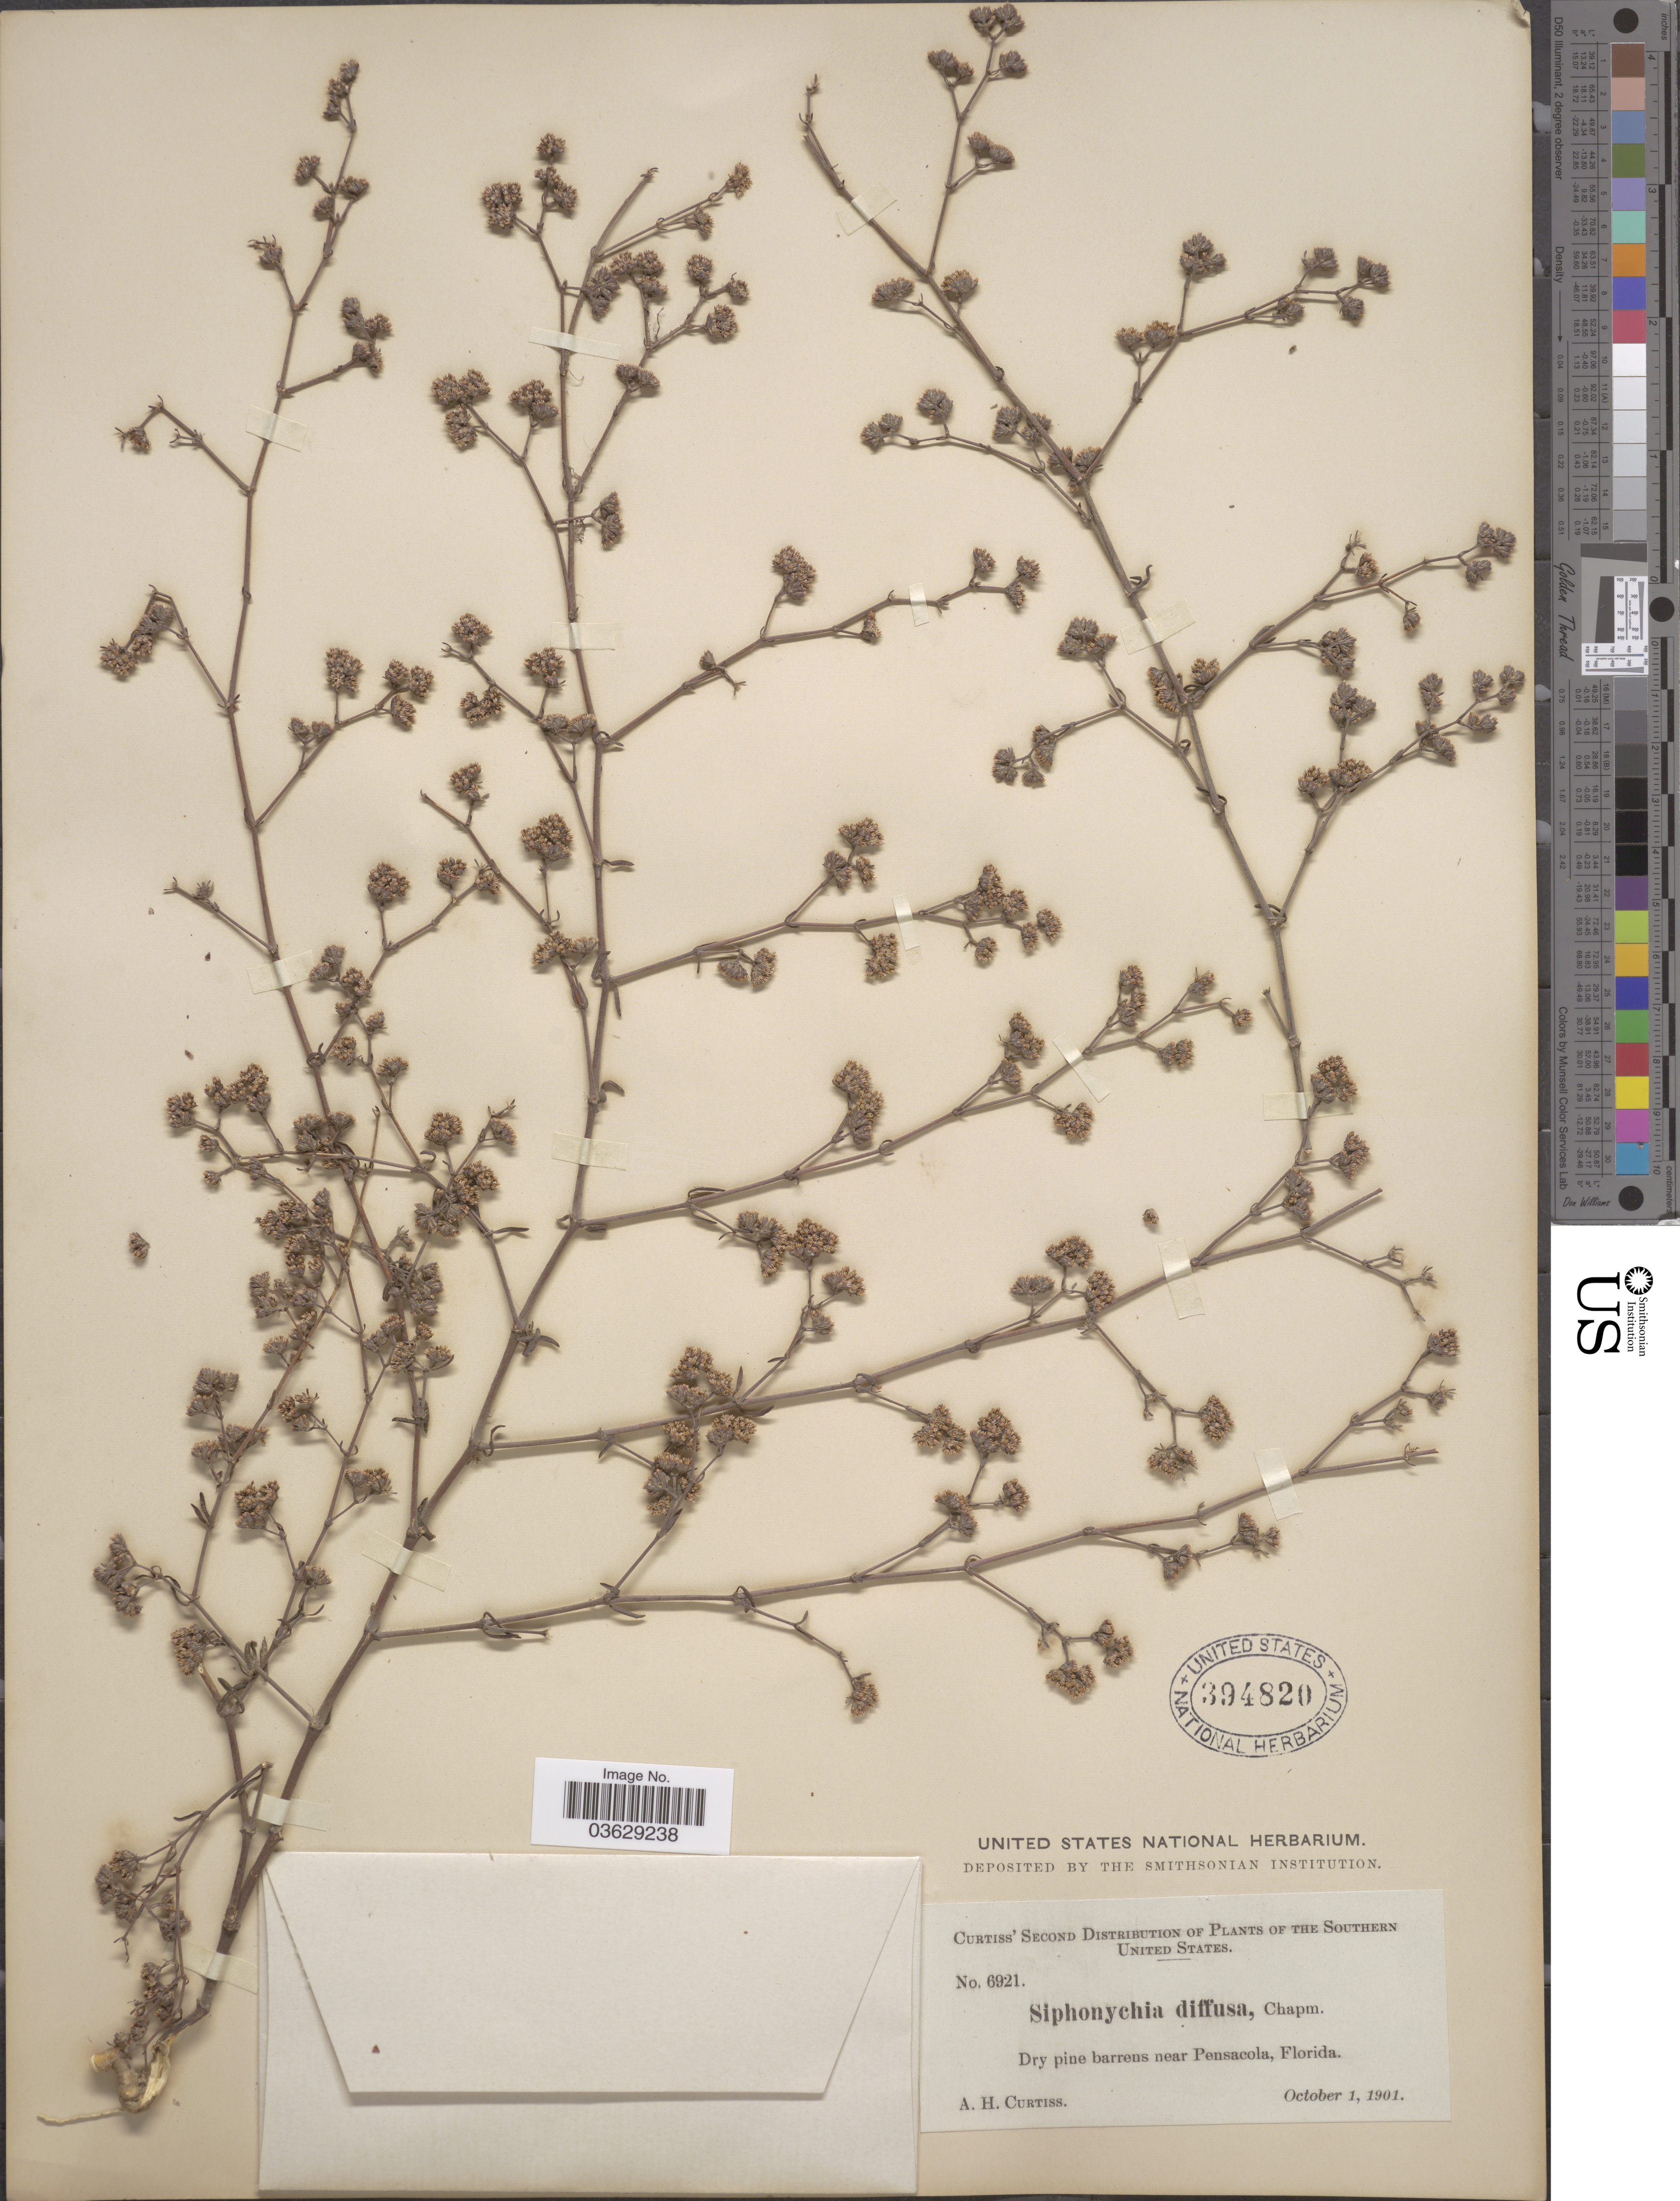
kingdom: Plantae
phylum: Tracheophyta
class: Magnoliopsida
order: Caryophyllales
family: Caryophyllaceae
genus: Paronychia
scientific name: Paronychia patula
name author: Shinners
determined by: Strong, Mark T., (BOT), Smithsonian Institution - National Museum of Natural History (UNITED STATES)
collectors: A. H. Curtiss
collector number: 6921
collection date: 1901-10-01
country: United States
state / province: Florida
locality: The Southern United States. Dry pine barrens near Pensacola.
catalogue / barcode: US 394820